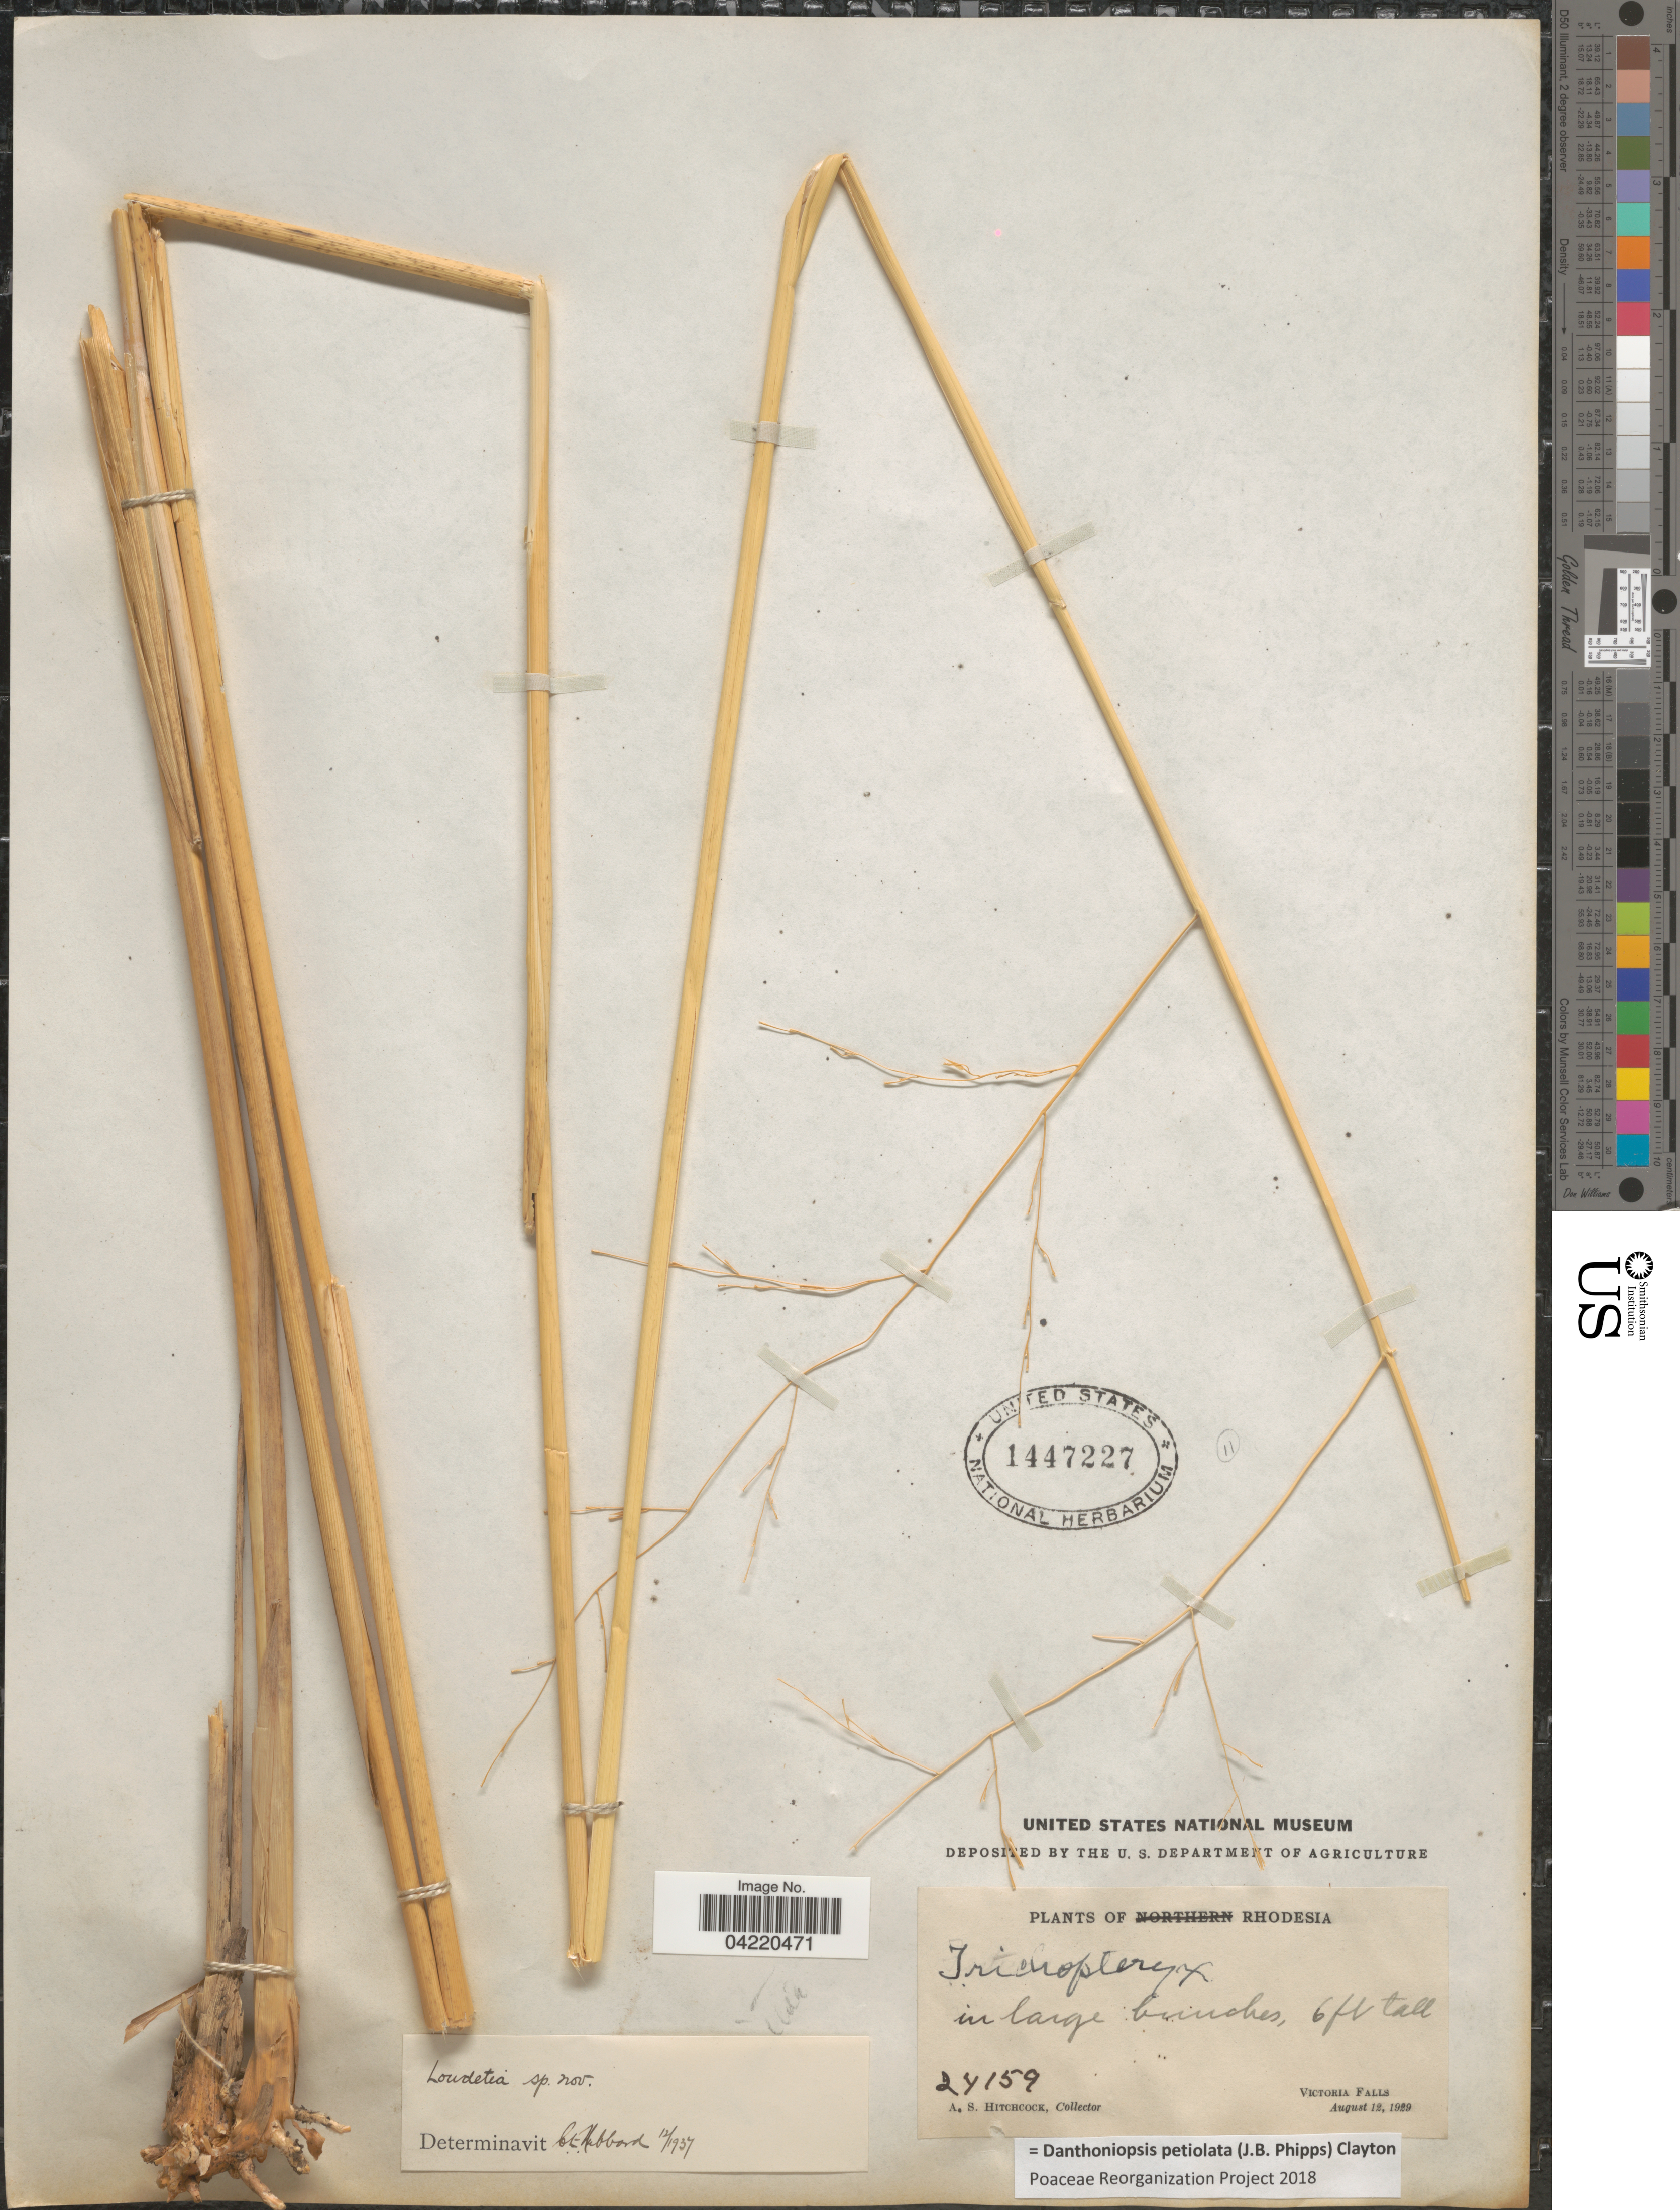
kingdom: Plantae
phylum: Tracheophyta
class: Liliopsida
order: Poales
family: Poaceae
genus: Danthoniopsis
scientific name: Danthoniopsis petiolata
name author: (J.B. Phipps) Clayton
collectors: A. S. Hitchcock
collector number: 24159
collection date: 1929-08-12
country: Zimbabwe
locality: Rhodesia. Victoria Falls.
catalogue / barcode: US 1447227